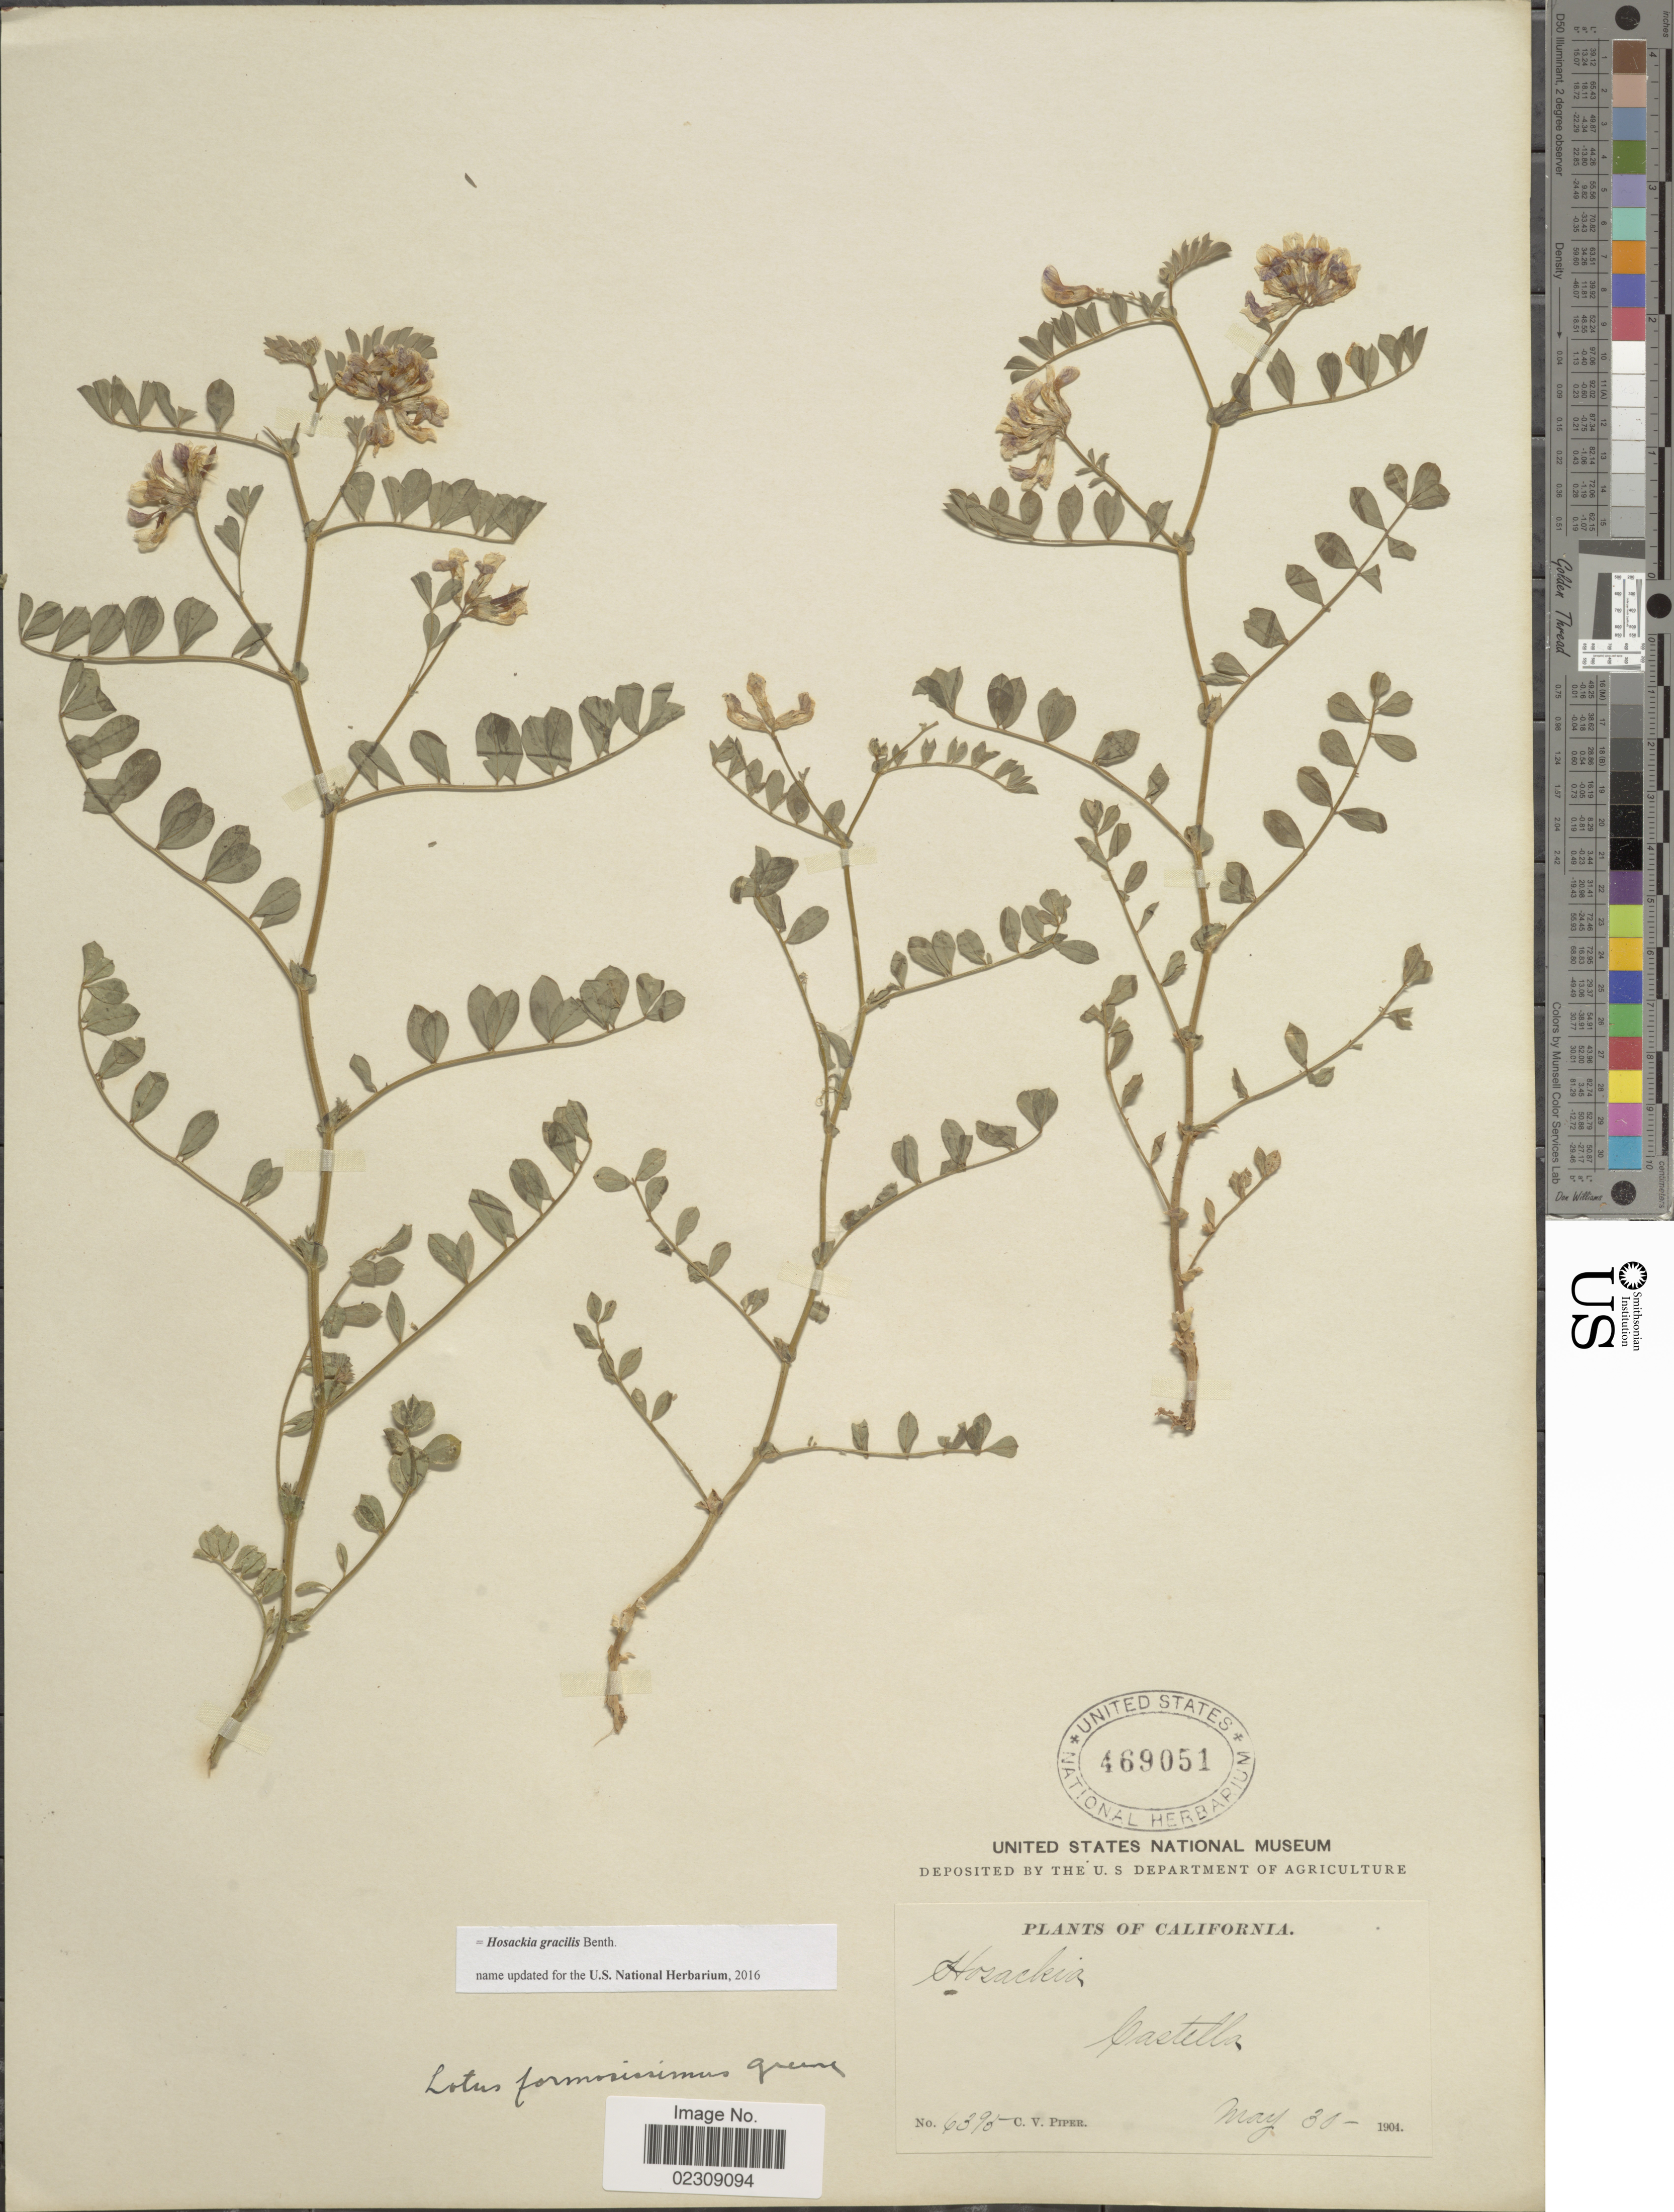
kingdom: Plantae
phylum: Tracheophyta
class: Magnoliopsida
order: Fabales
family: Fabaceae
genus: Hosackia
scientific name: Hosackia gracilis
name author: Benth.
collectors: C. V. Piper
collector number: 6395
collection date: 1904-05-30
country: United States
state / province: California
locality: Castella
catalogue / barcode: US 469051